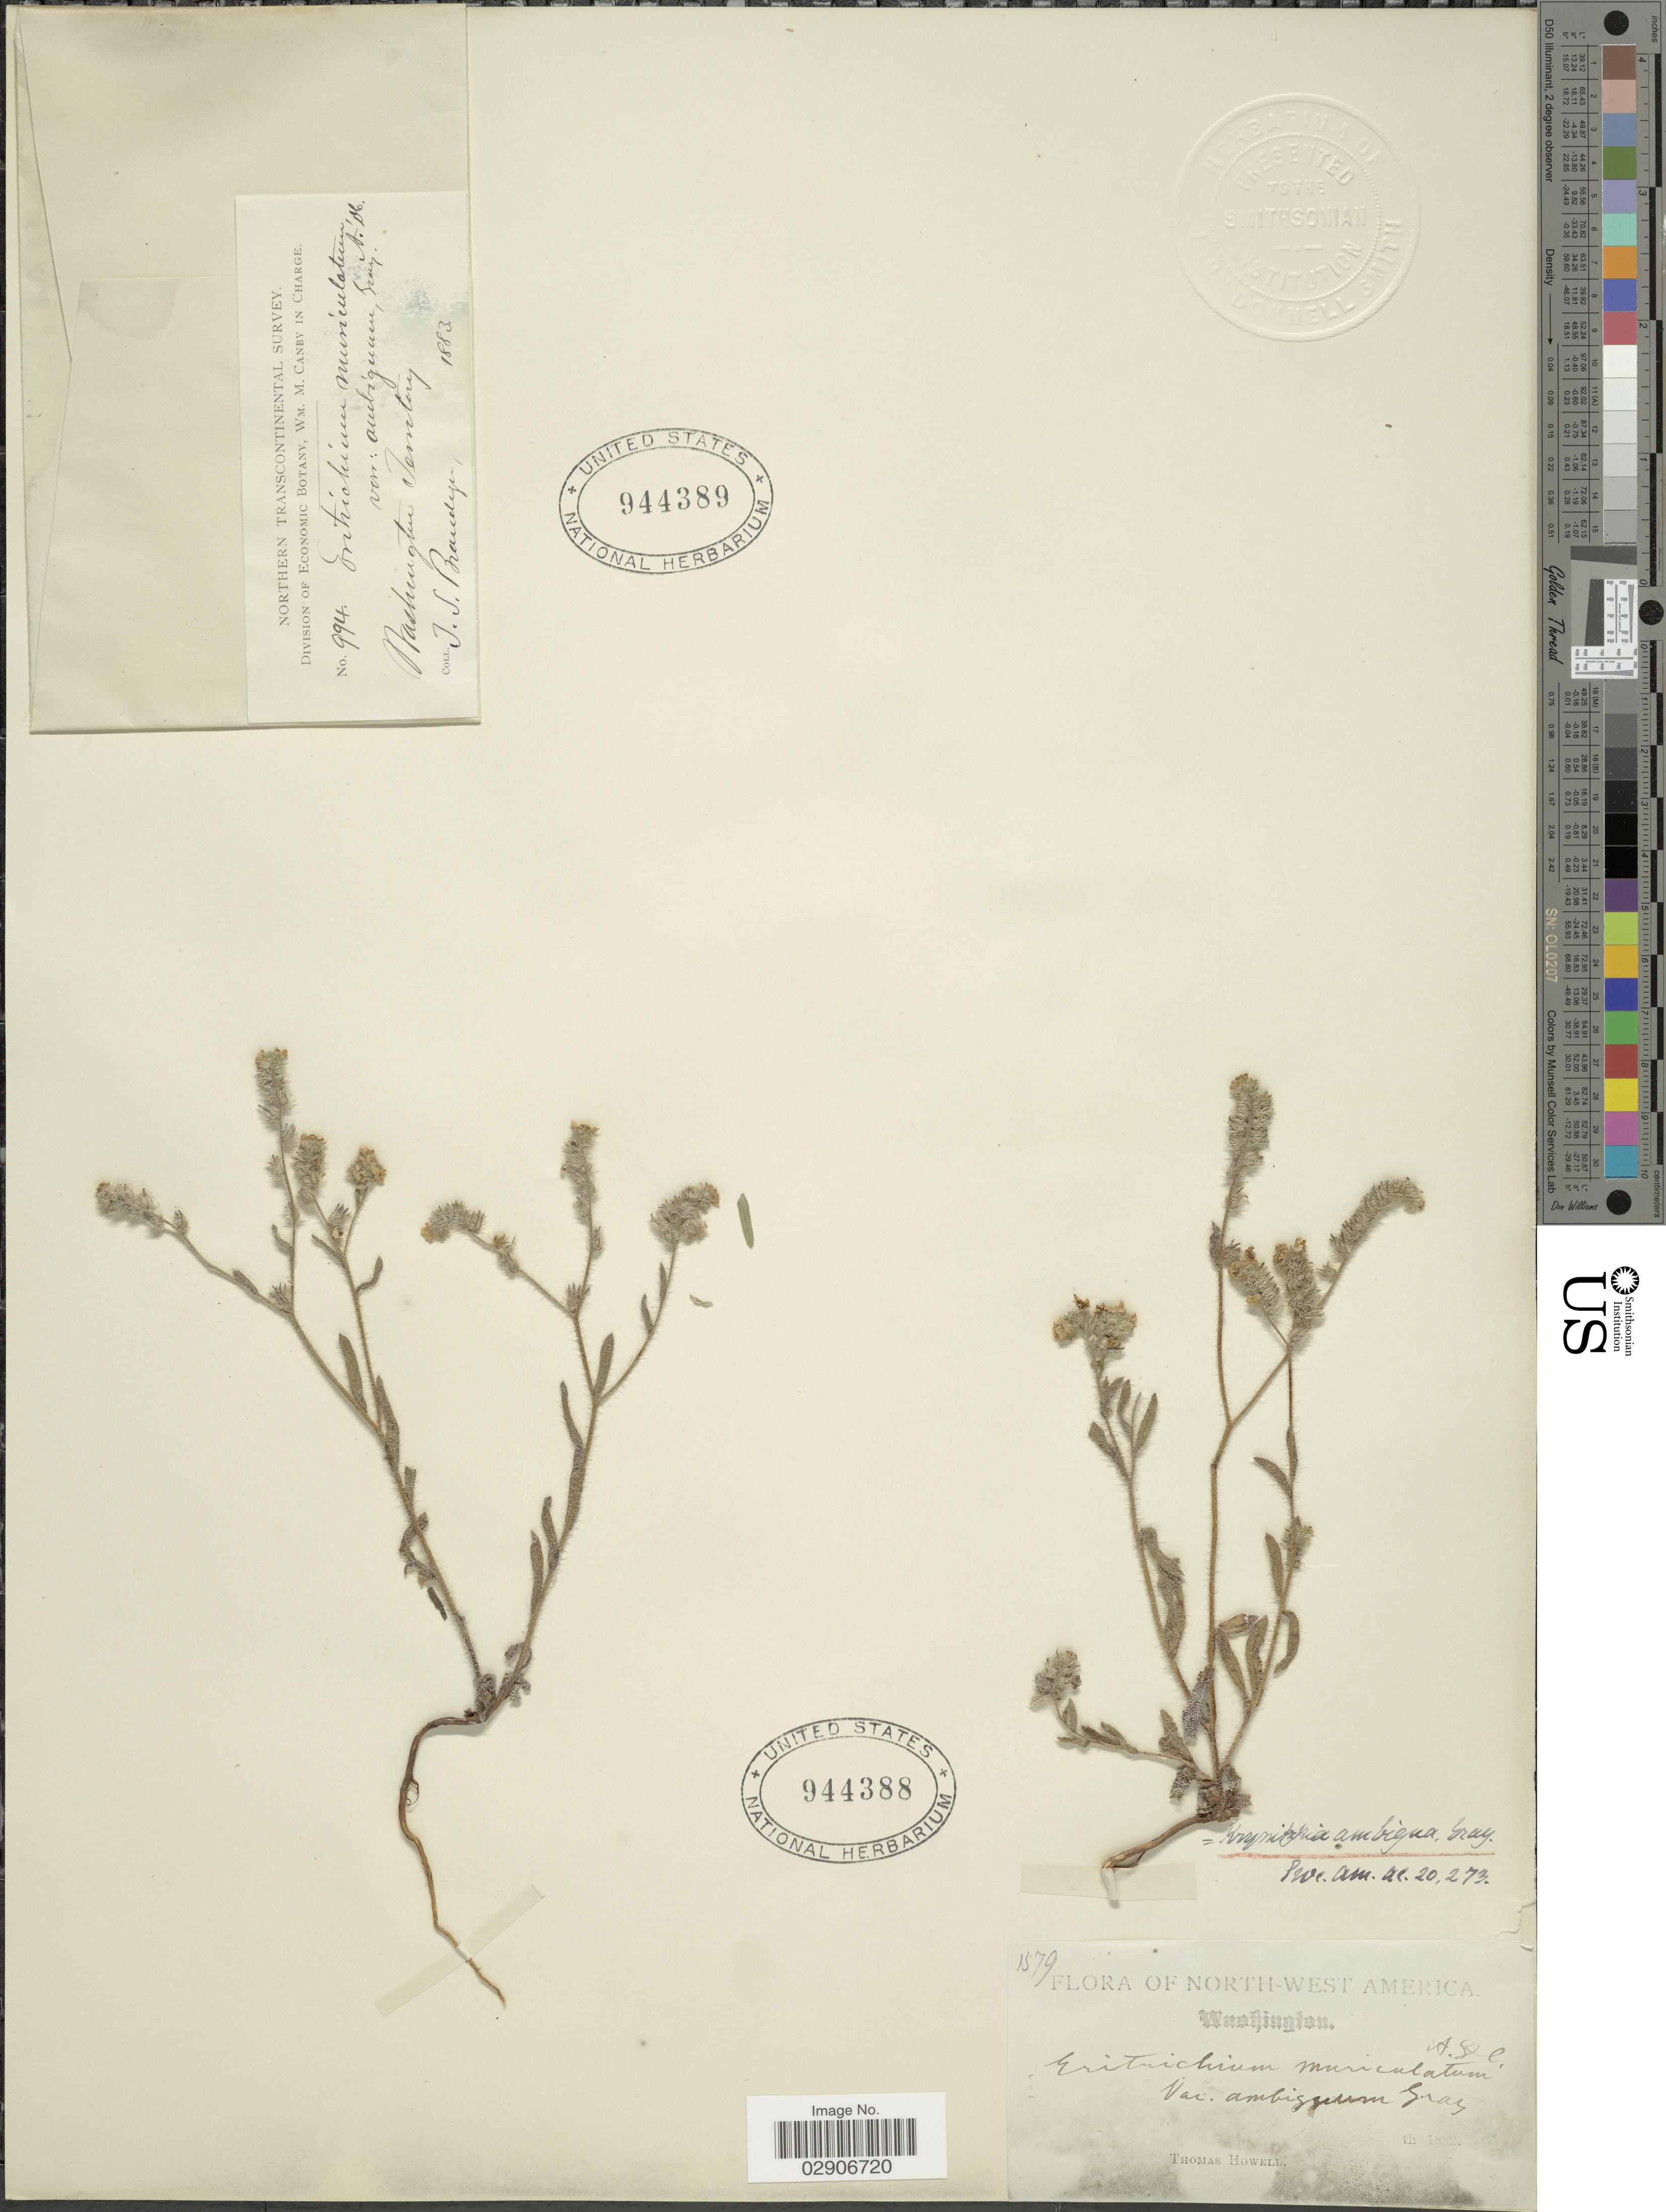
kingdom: Plantae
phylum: Tracheophyta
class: Magnoliopsida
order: Boraginales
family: Boraginaceae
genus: Cryptantha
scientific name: Cryptantha ambigua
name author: (A. Gray) Greene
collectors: T. Howell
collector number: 1579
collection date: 1882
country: United States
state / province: Washington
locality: North-West America. Washington.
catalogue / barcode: US 944388